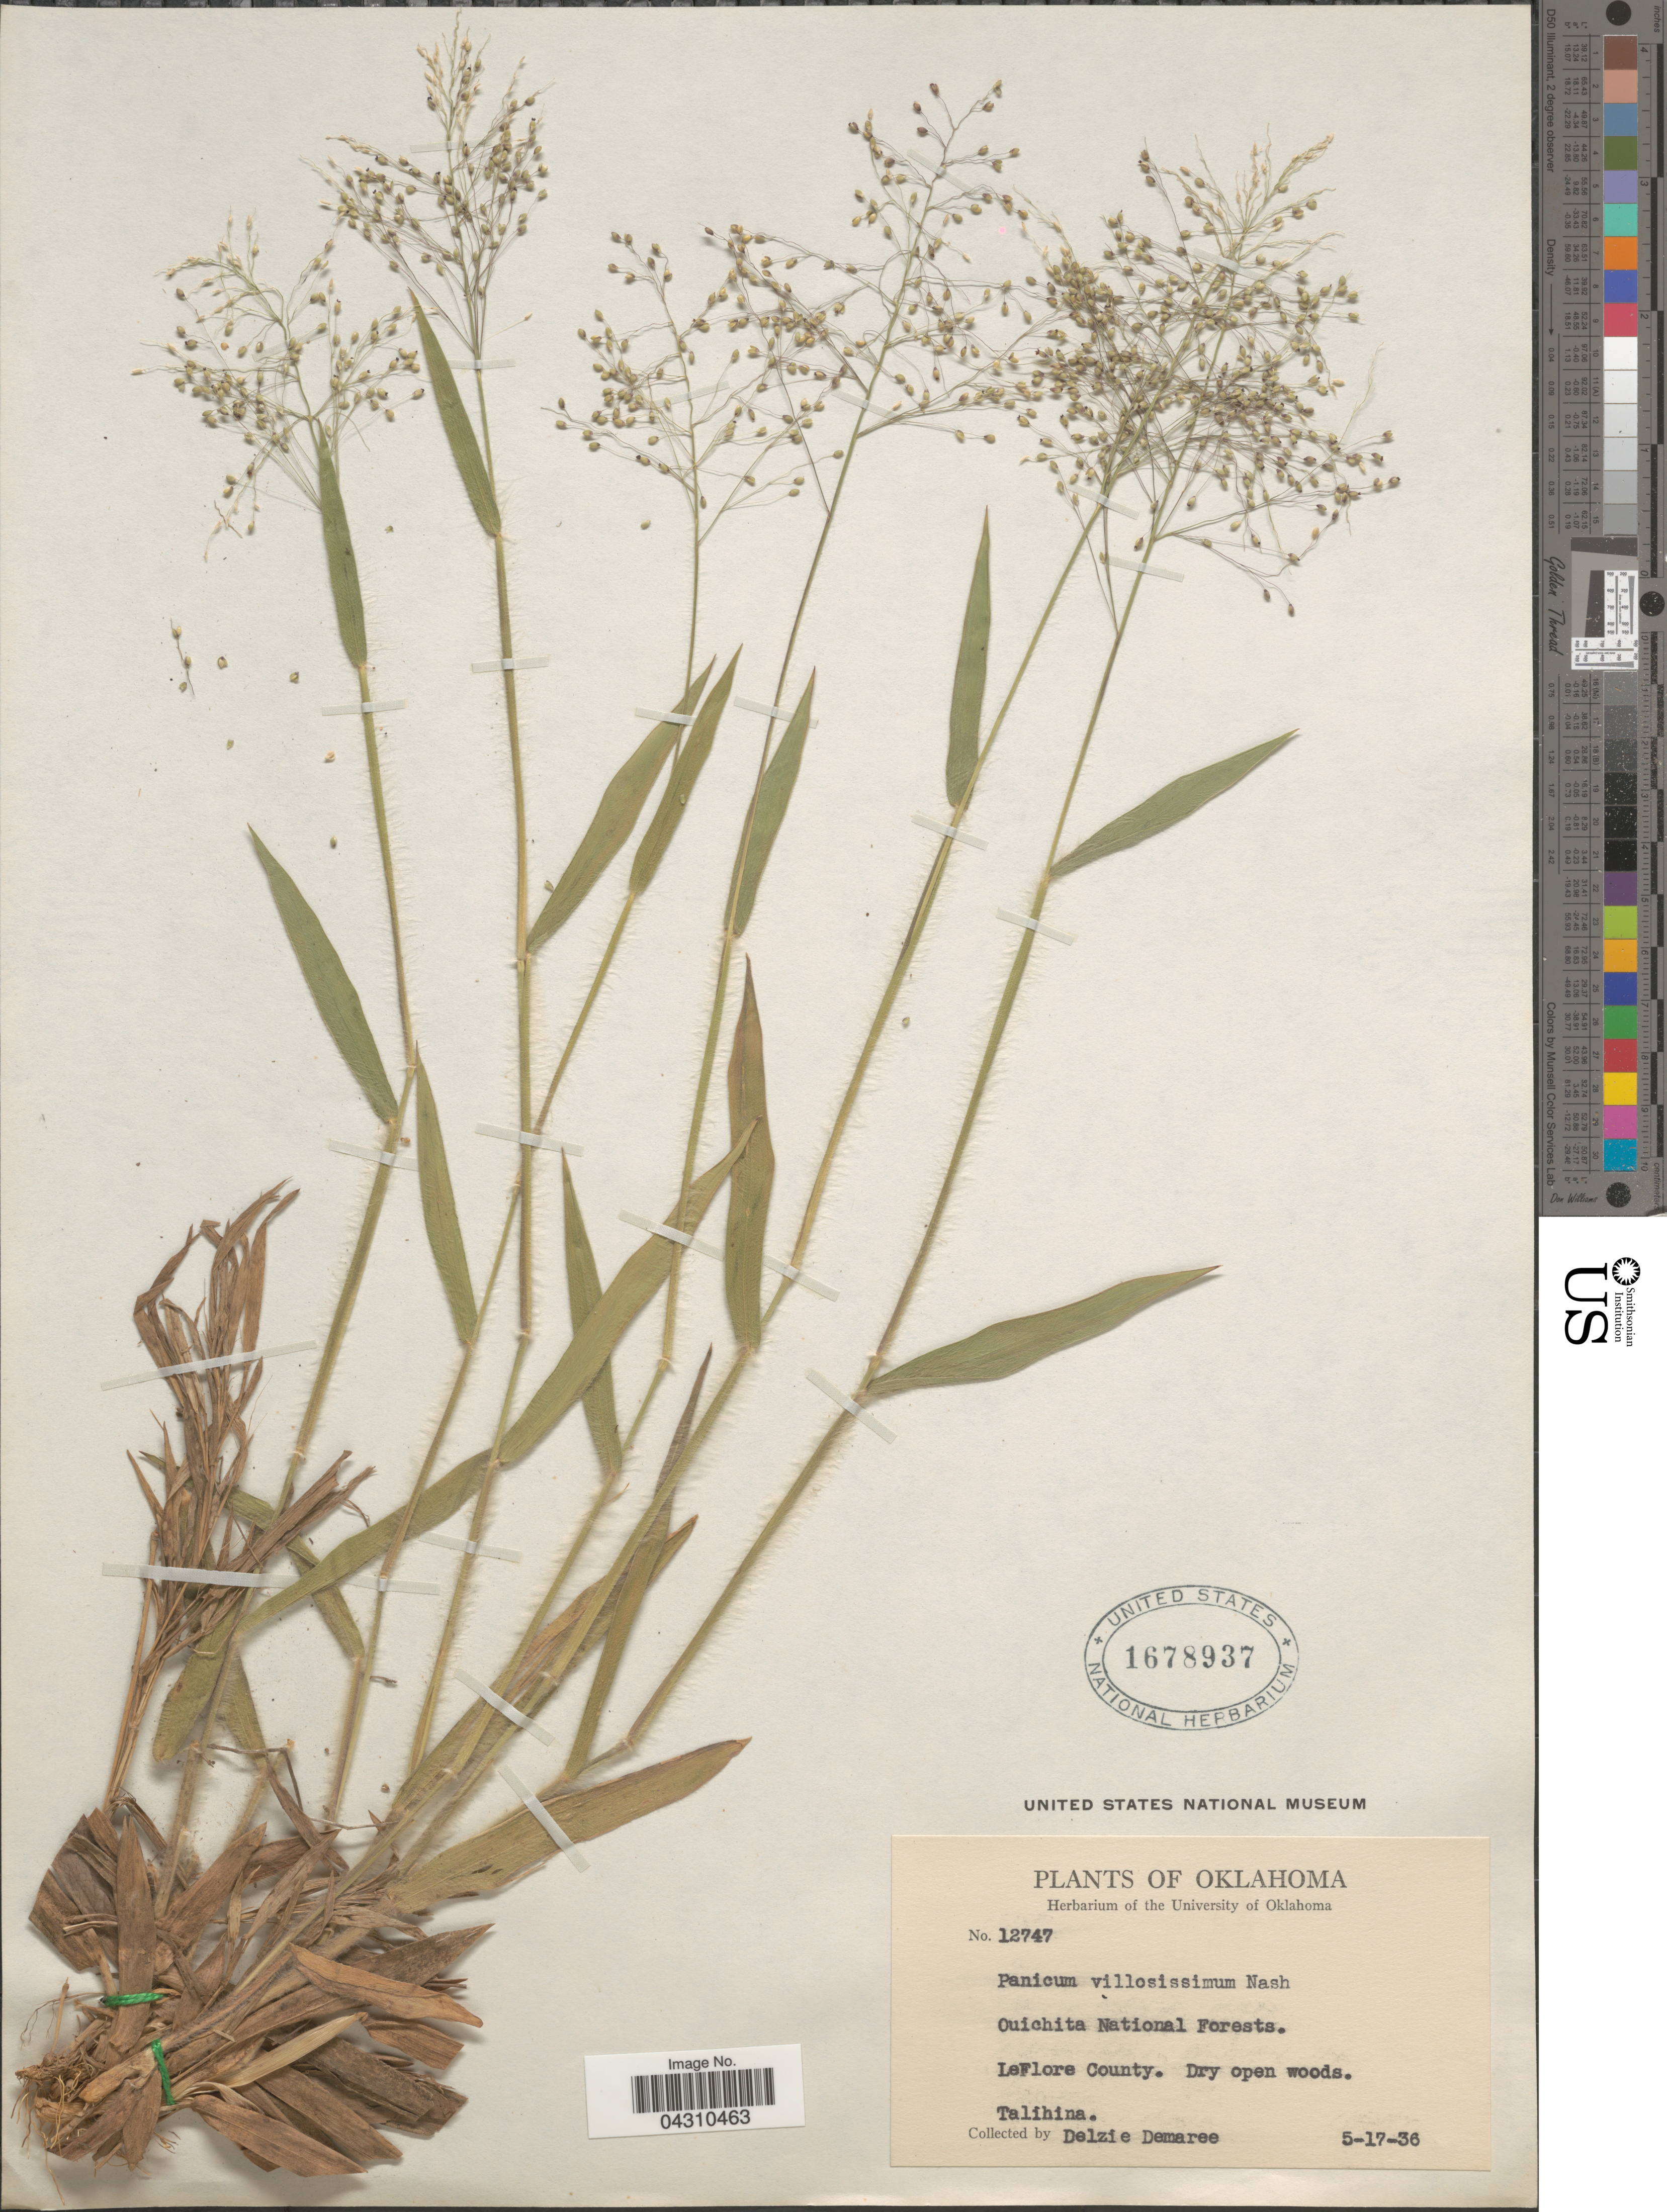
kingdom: Plantae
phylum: Tracheophyta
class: Liliopsida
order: Poales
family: Poaceae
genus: Dichanthelium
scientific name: Dichanthelium acuminatum var. acuminatum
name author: (Sw.) Gould & C.A. Clark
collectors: D. Demaree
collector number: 12747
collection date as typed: Transcribed d/m/y: 17/5/36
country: United States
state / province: Oklahoma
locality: Ouichita National Forests. LeFlore County. Talihina.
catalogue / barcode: US 1678937